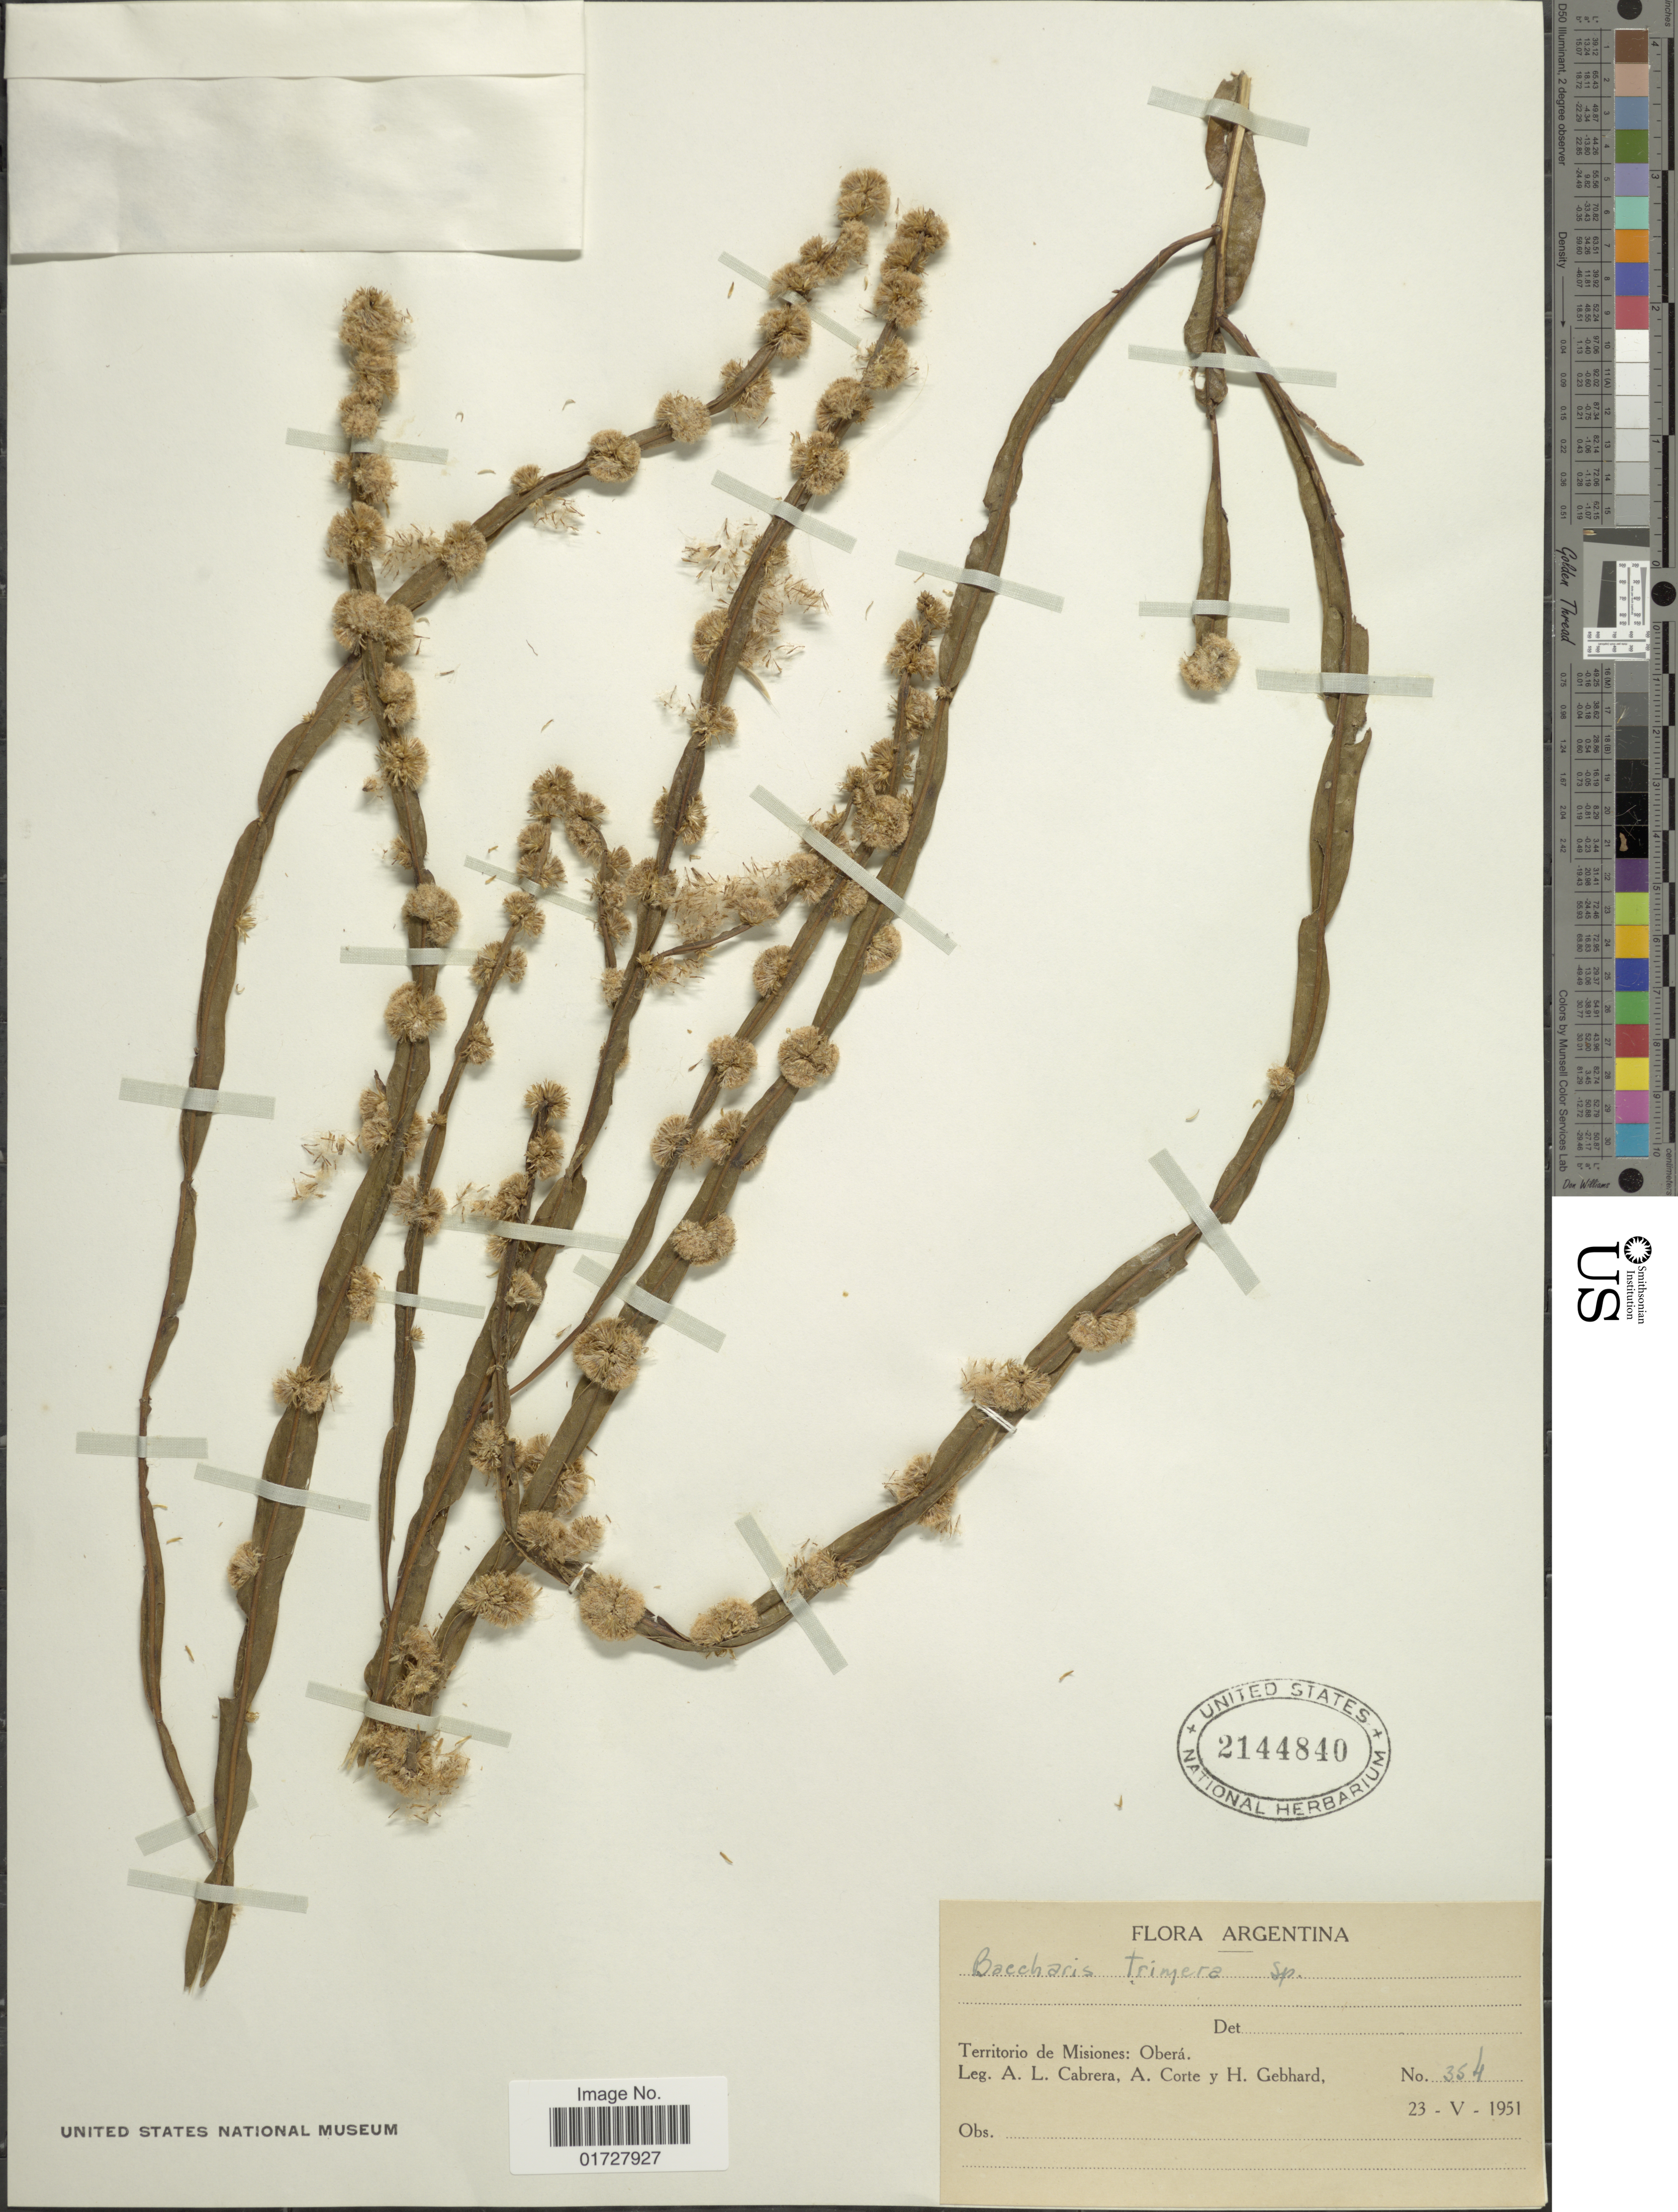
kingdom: Plantae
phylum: Tracheophyta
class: Magnoliopsida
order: Asterales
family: Asteraceae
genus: Baccharis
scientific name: Baccharis trimera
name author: (Less.) DC.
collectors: A. L. Cabrera, A. Corte & H. Gebhard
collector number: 354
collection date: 1951-05-23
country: Argentina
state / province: Misiones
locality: Obera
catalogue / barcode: US 2144840